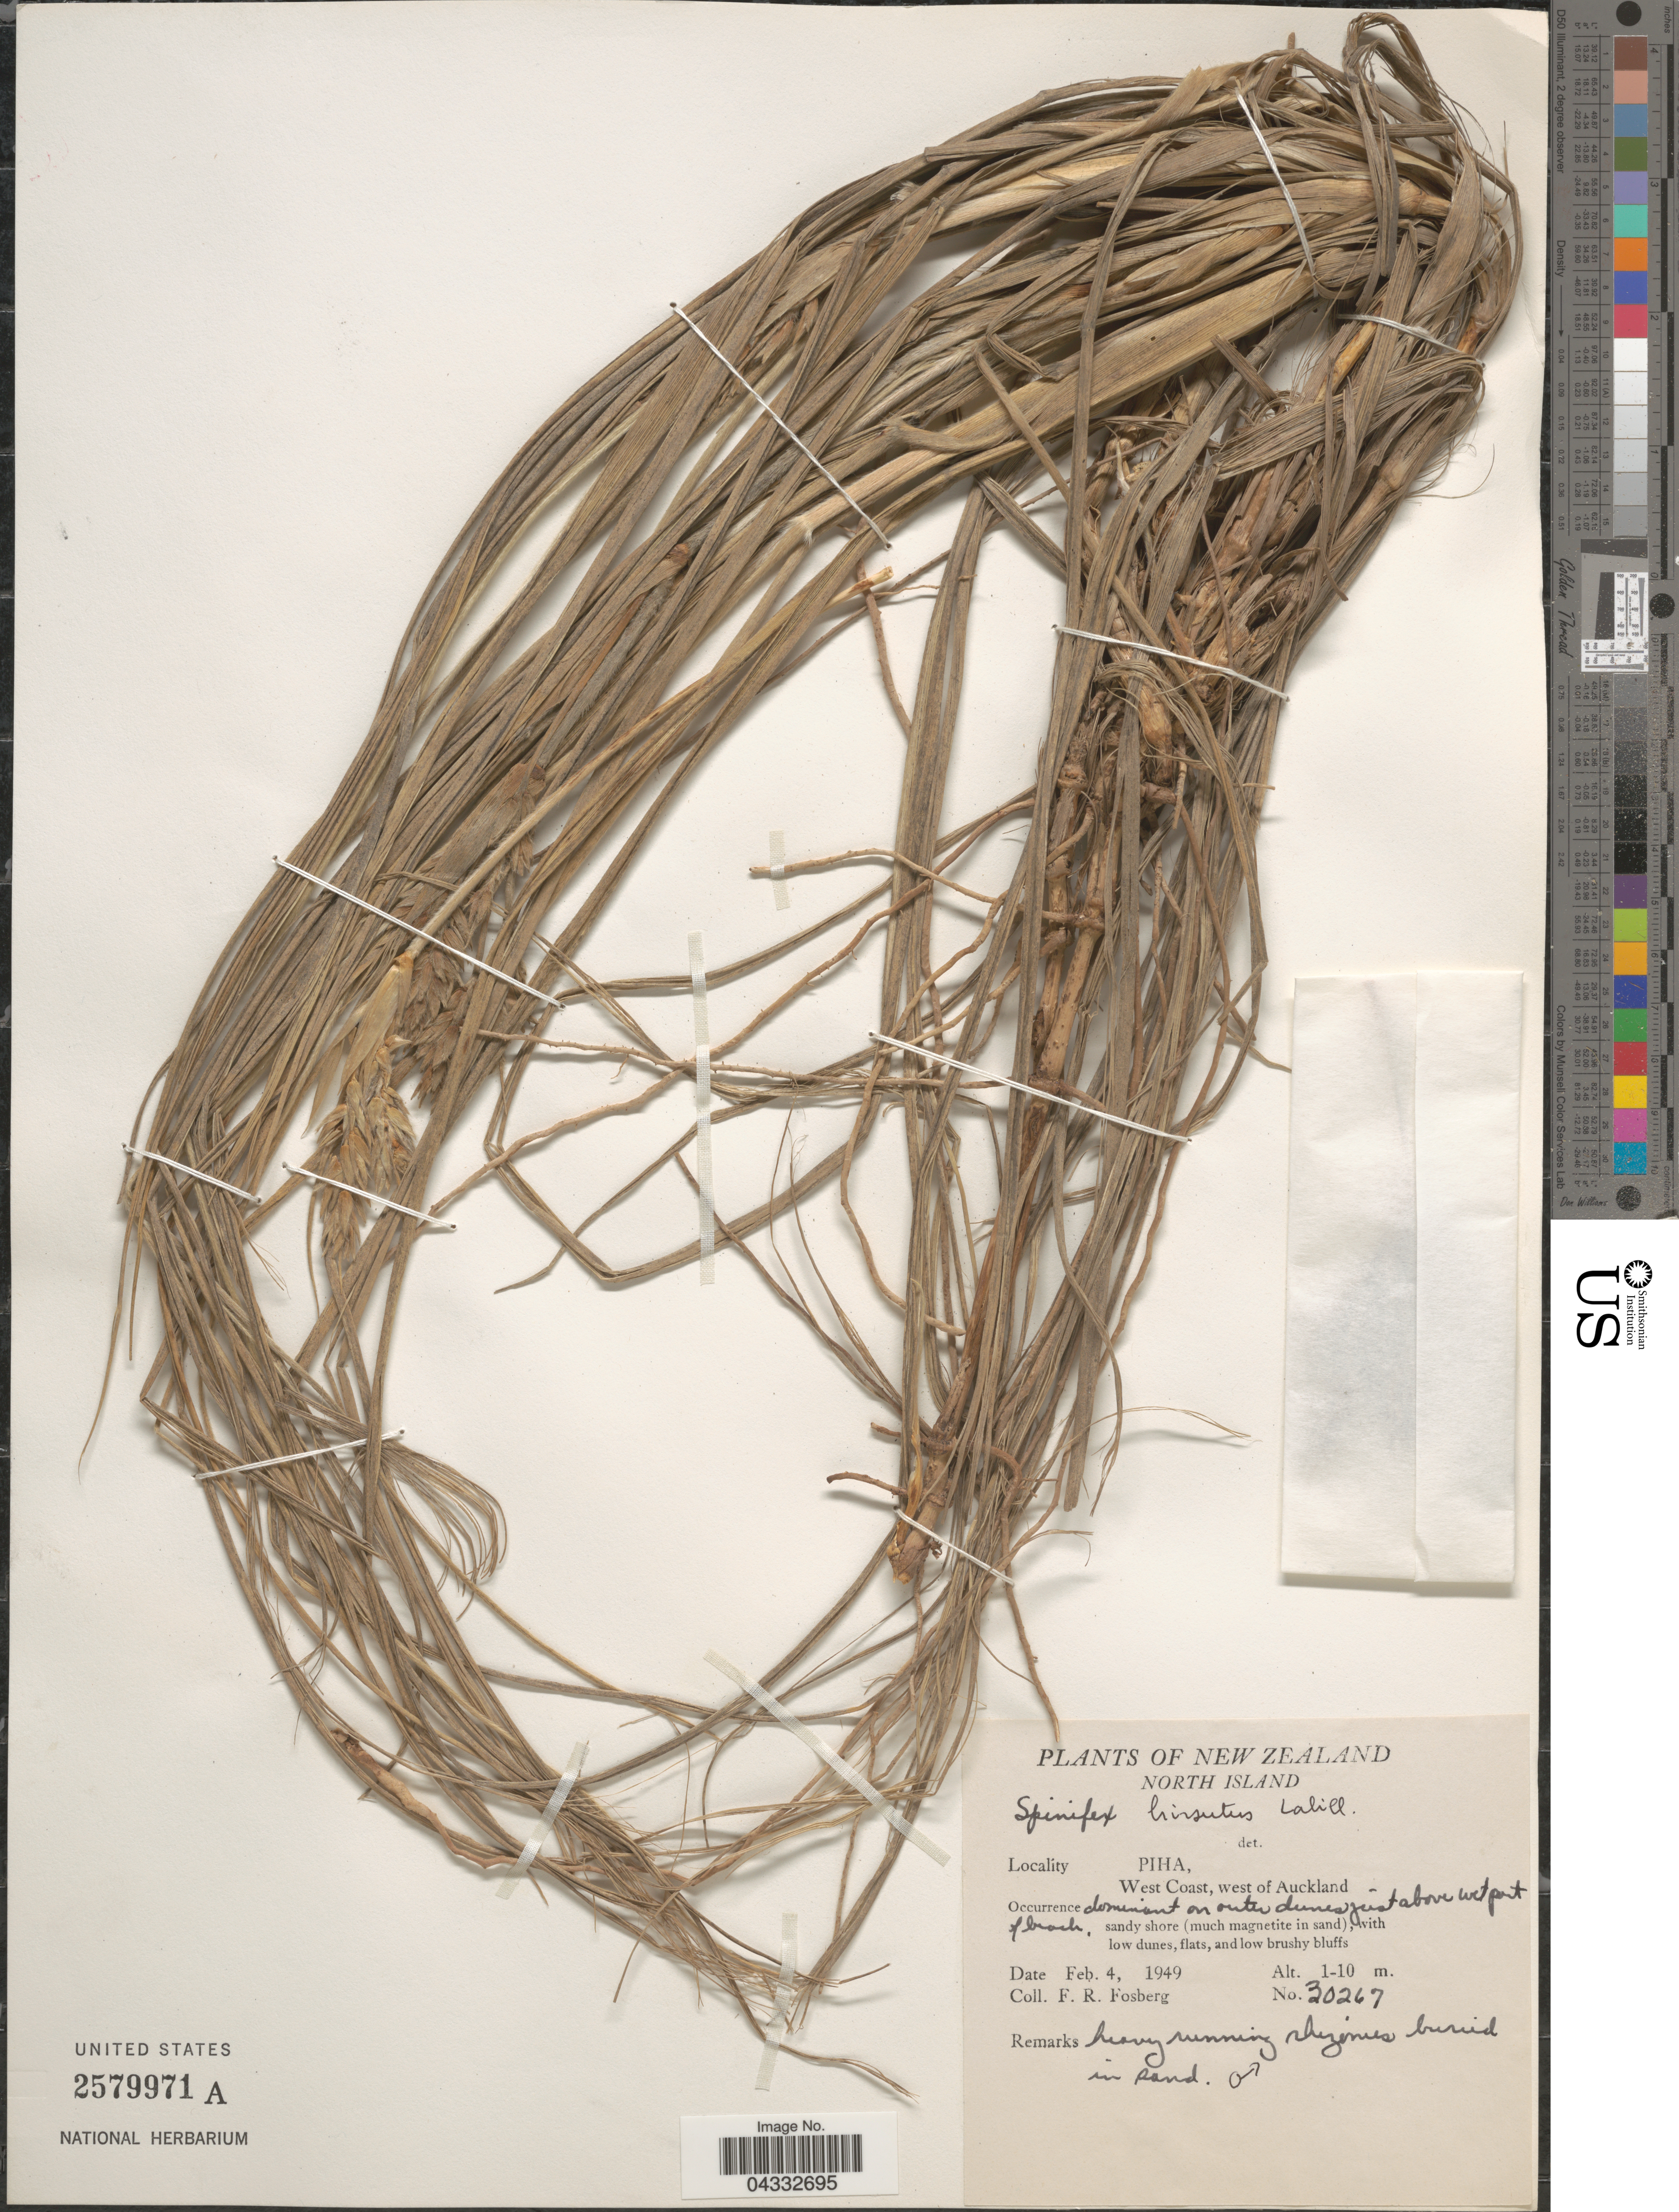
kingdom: Plantae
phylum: Tracheophyta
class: Liliopsida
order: Poales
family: Poaceae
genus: Spinifex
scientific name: Spinifex hirsutus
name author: Labill.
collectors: F. R. Fosberg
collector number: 30267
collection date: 1949-02-04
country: New Zealand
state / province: Auckland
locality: North Island. Piha, West Coast, west of Auckland.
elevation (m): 1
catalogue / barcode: US 2579971A